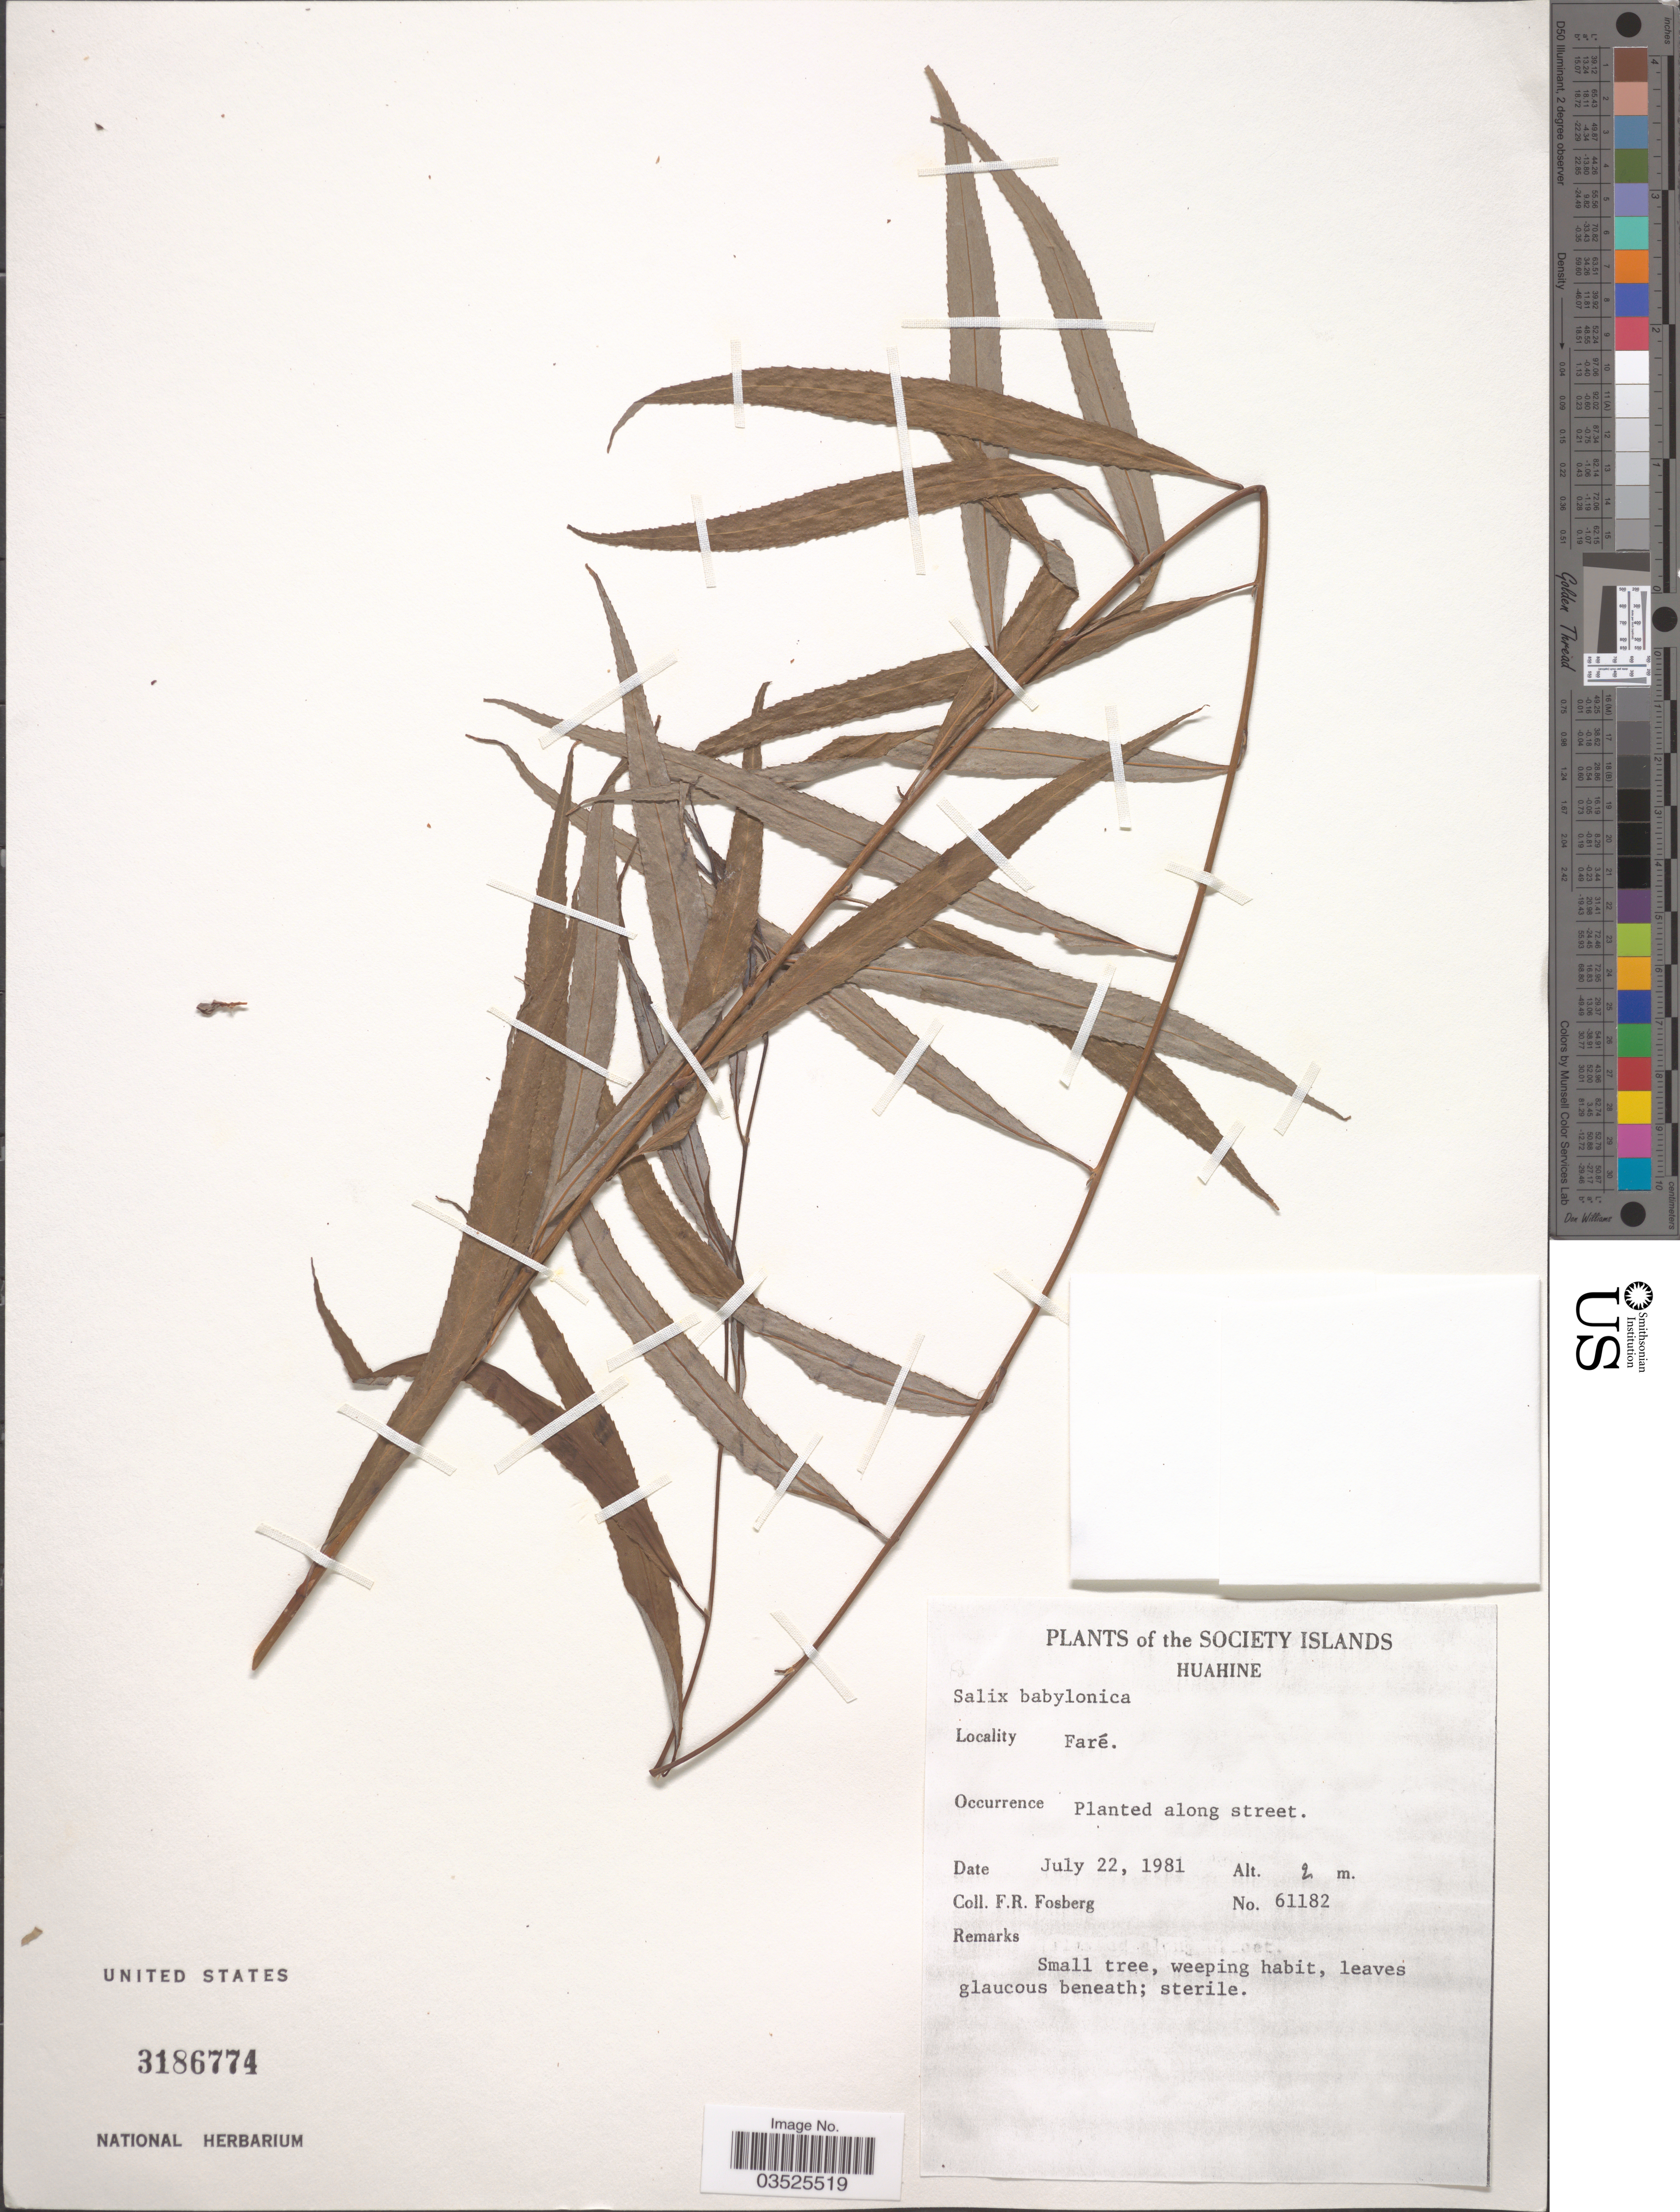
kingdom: Plantae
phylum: Tracheophyta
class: Magnoliopsida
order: Malpighiales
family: Salicaceae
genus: Salix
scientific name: Salix babylonica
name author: L.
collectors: F. R. Fosberg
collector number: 61182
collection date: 1981-07-22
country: French Polynesia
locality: The Society Islands. Huahine. Faré. Planted along street.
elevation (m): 2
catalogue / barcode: US 3186774